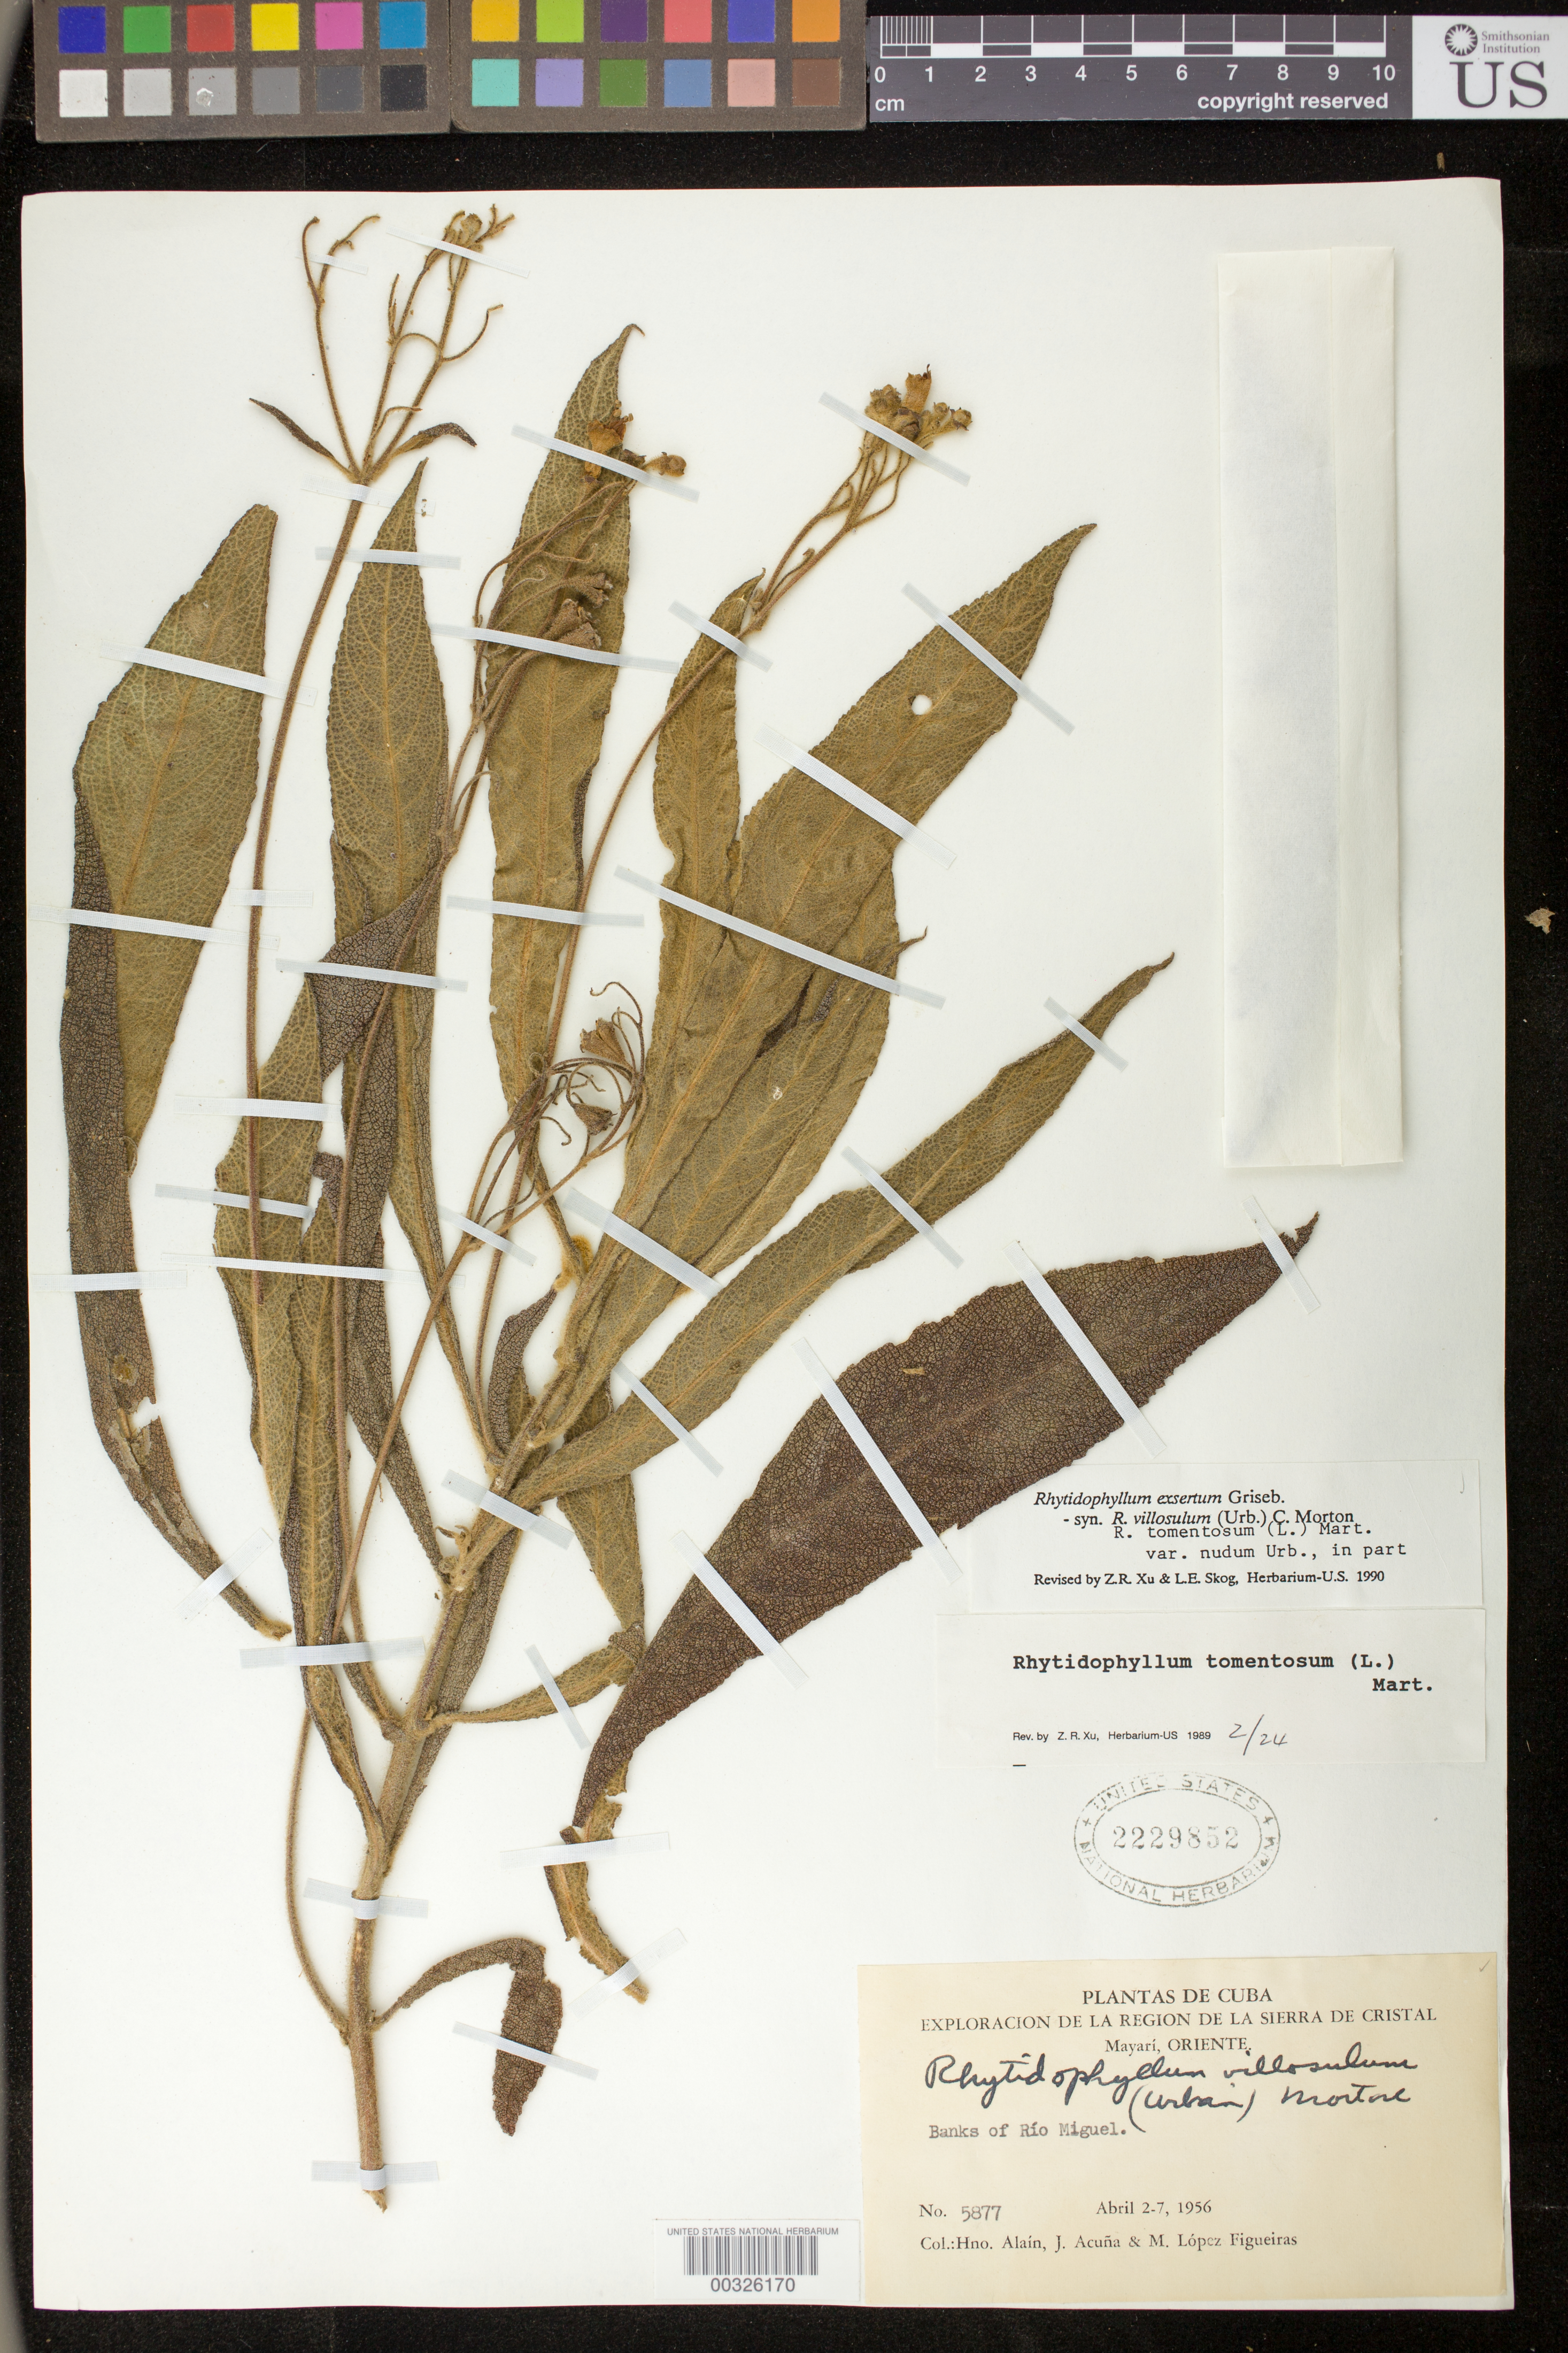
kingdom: Plantae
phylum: Tracheophyta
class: Magnoliopsida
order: Lamiales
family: Gesneriaceae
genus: Rhytidophyllum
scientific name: Rhytidophyllum exsertum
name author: Griseb.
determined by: Skog, Laurence E.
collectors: A. H. Liogier, J. Acuña & M. López Figueiras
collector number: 5877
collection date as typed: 2-7 Apr 1956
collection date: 1956-04-02/1956-04-07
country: Cuba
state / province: Oriente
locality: Mayarí, banks of Río Miguel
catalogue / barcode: US 2229852